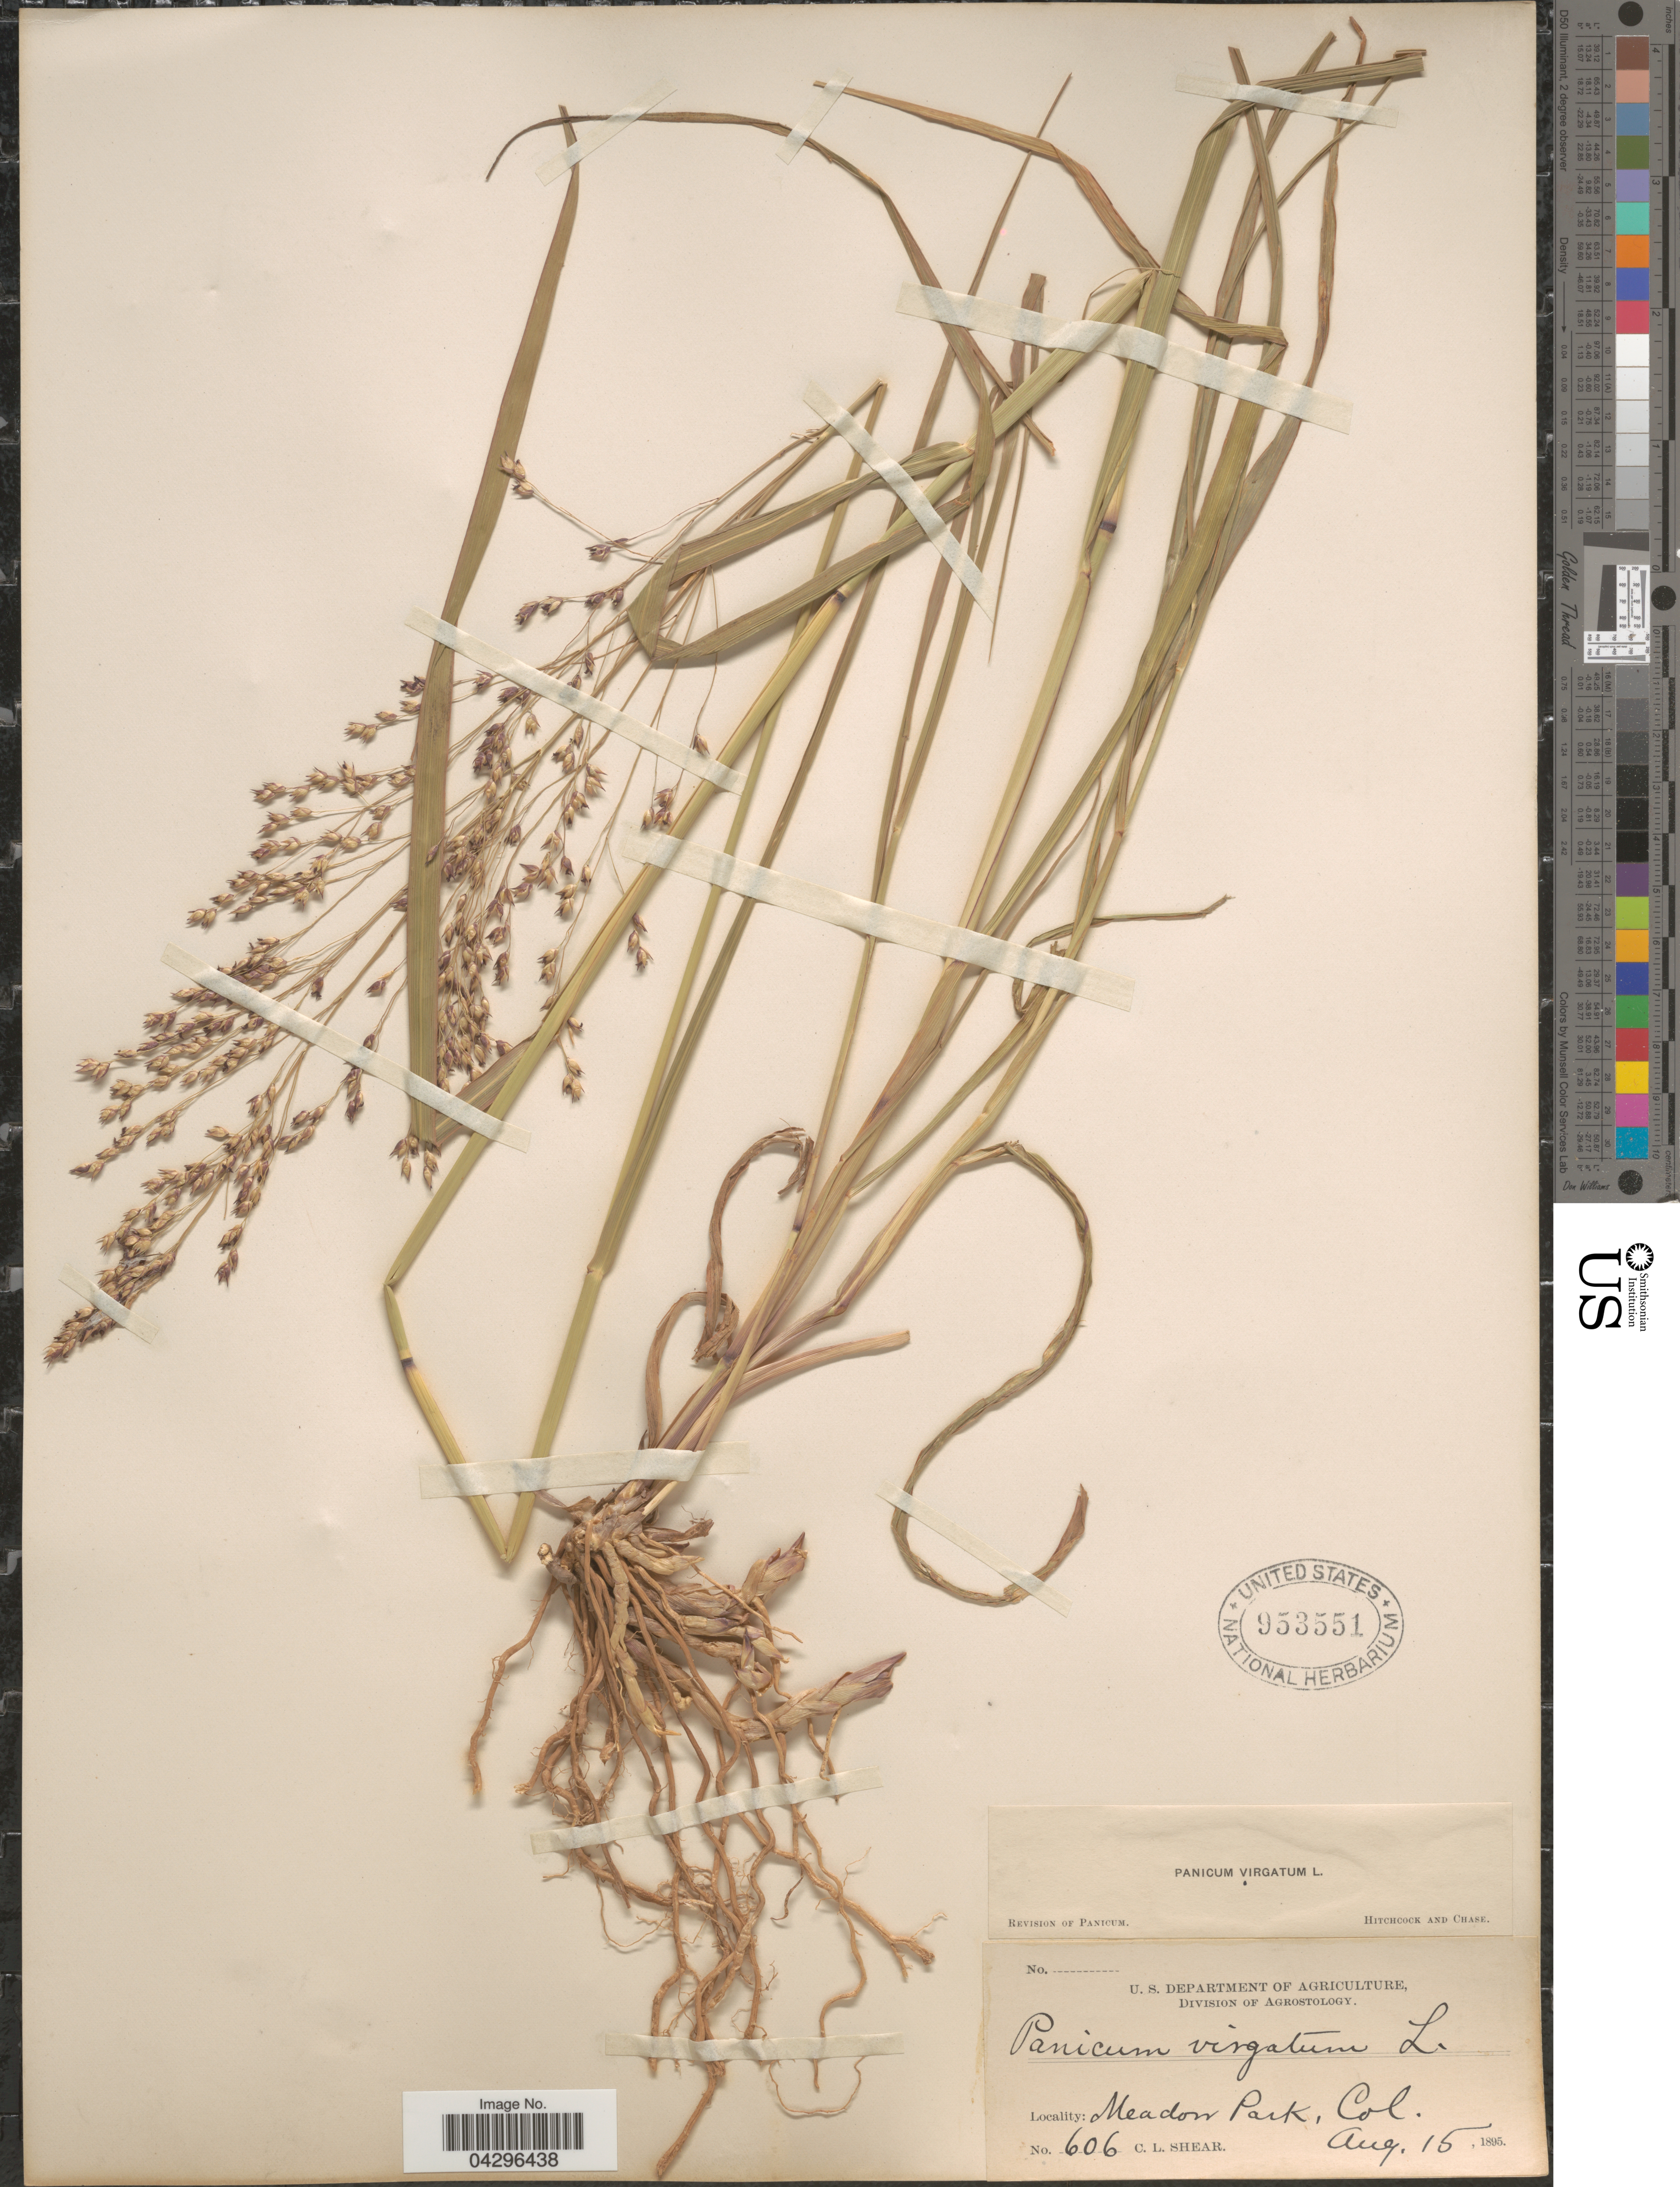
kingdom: Plantae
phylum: Tracheophyta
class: Liliopsida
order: Poales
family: Poaceae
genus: Panicum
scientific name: Panicum virgatum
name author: L.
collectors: C. L. Shear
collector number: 606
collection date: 1895-08-15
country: United States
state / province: Colorado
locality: Meadow Park.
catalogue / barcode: US 953551